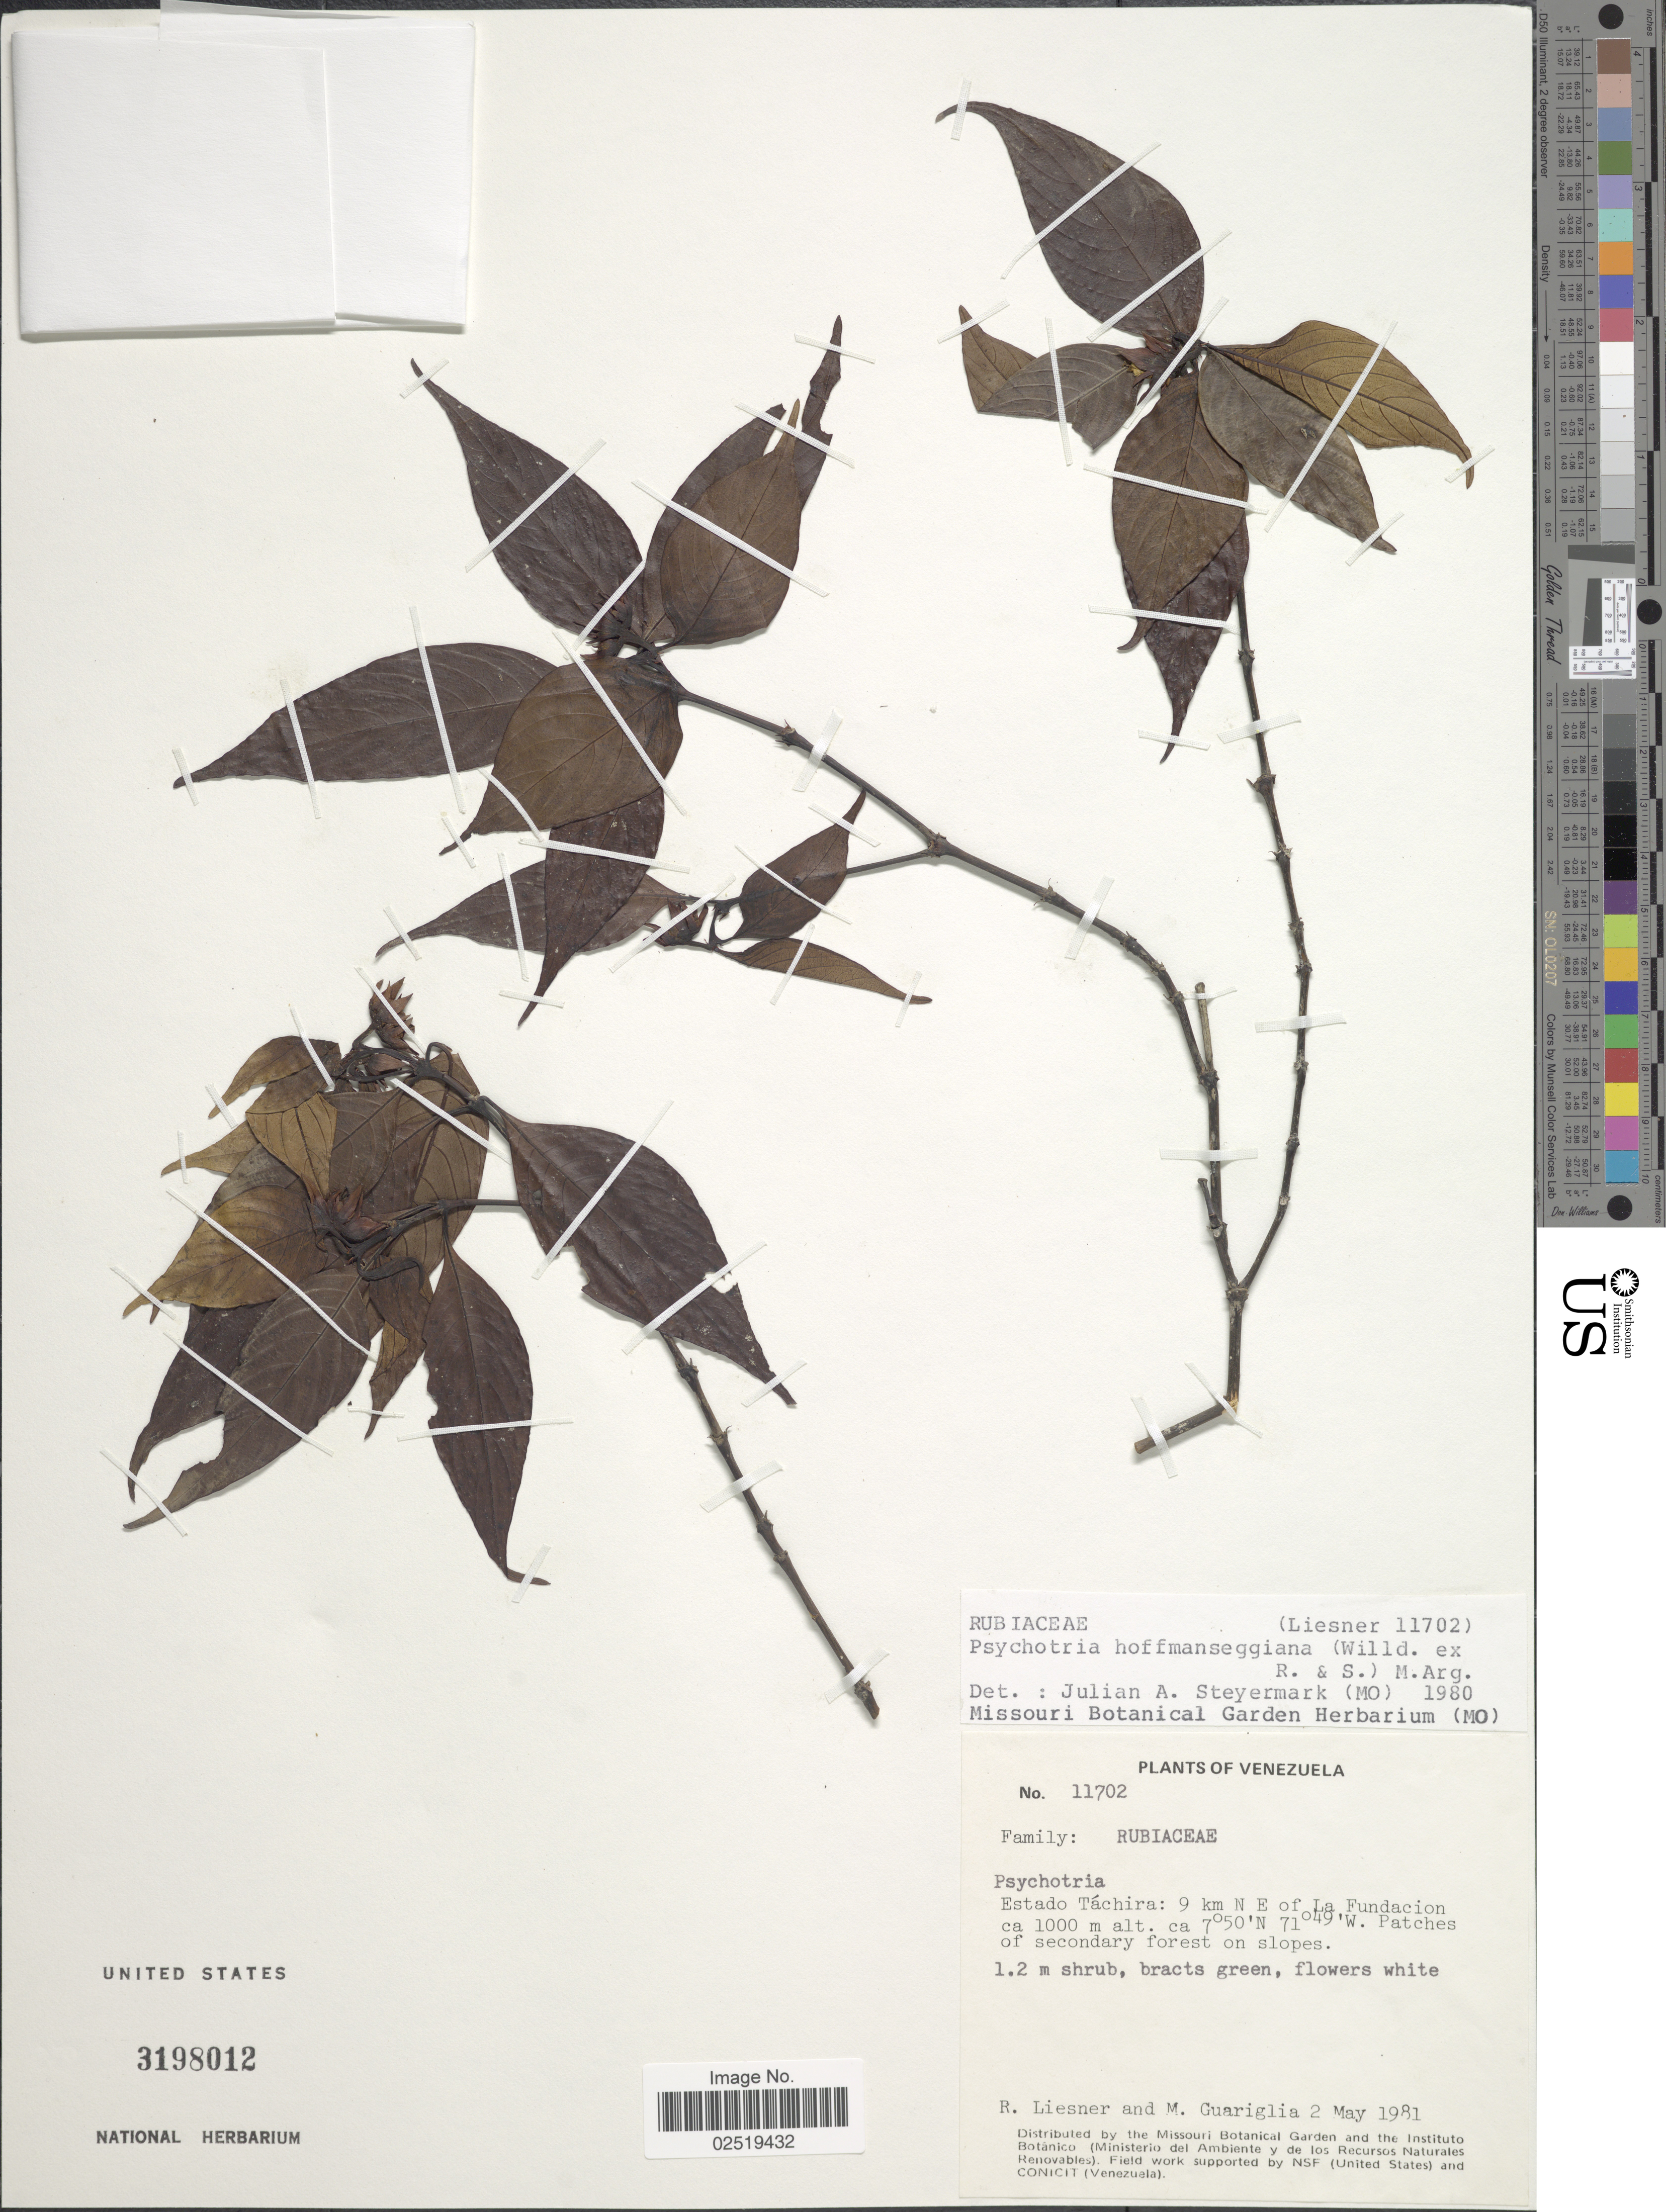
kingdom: Plantae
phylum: Tracheophyta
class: Magnoliopsida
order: Gentianales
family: Rubiaceae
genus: Psychotria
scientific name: Psychotria hoffmannseggiana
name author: (Willd. ex Roem. & Schult.) Müll. Arg.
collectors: R. L. Liesner & M. Guariglia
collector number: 11702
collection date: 1981-05-02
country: Venezuela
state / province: Tachira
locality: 9 km N E of La Fundacion, Patches of secondary forest on slopes.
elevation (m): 1000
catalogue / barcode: US 3198012